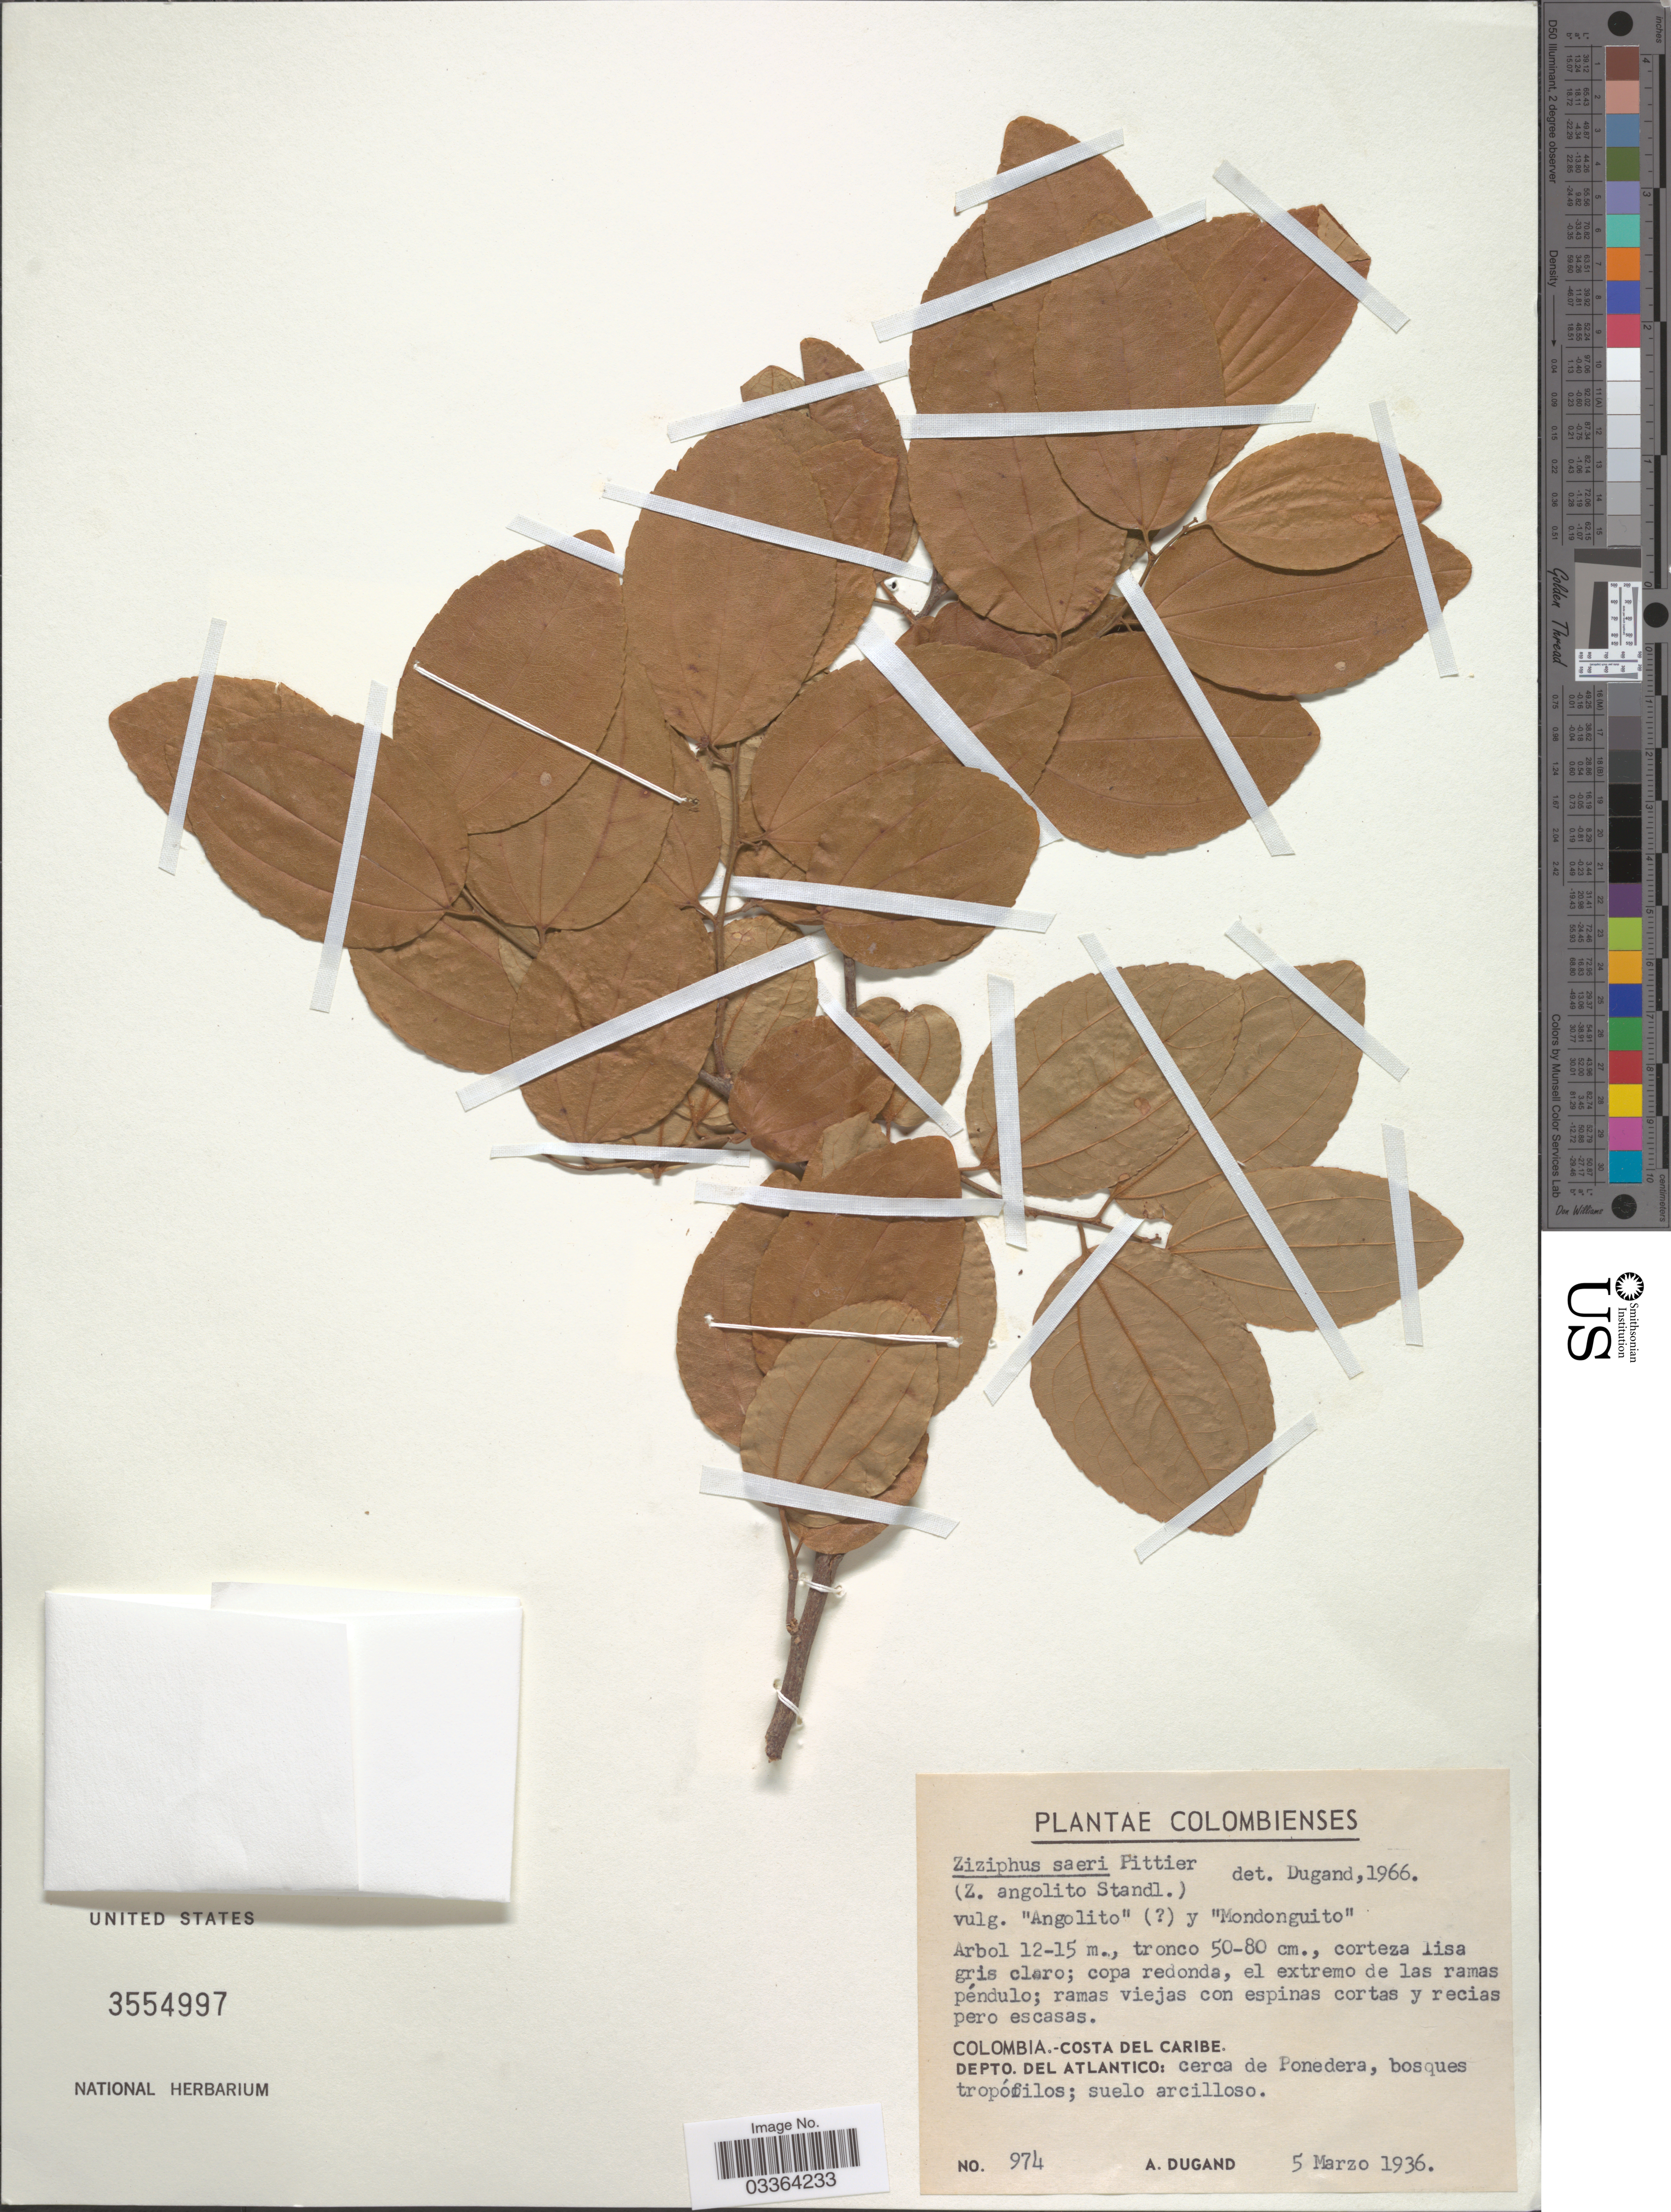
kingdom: Plantae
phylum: Tracheophyta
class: Magnoliopsida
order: Rosales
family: Rhamnaceae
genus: Sarcomphalus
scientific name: Sarcomphalus saeri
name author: (Pittier) Hauenschild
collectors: A. Dugand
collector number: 974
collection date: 1936-03-05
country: Colombia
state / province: Atlántico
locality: Costa del Caribe, Depto. del Atlantico, cerca de Ponedera.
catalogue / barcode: US 3554997